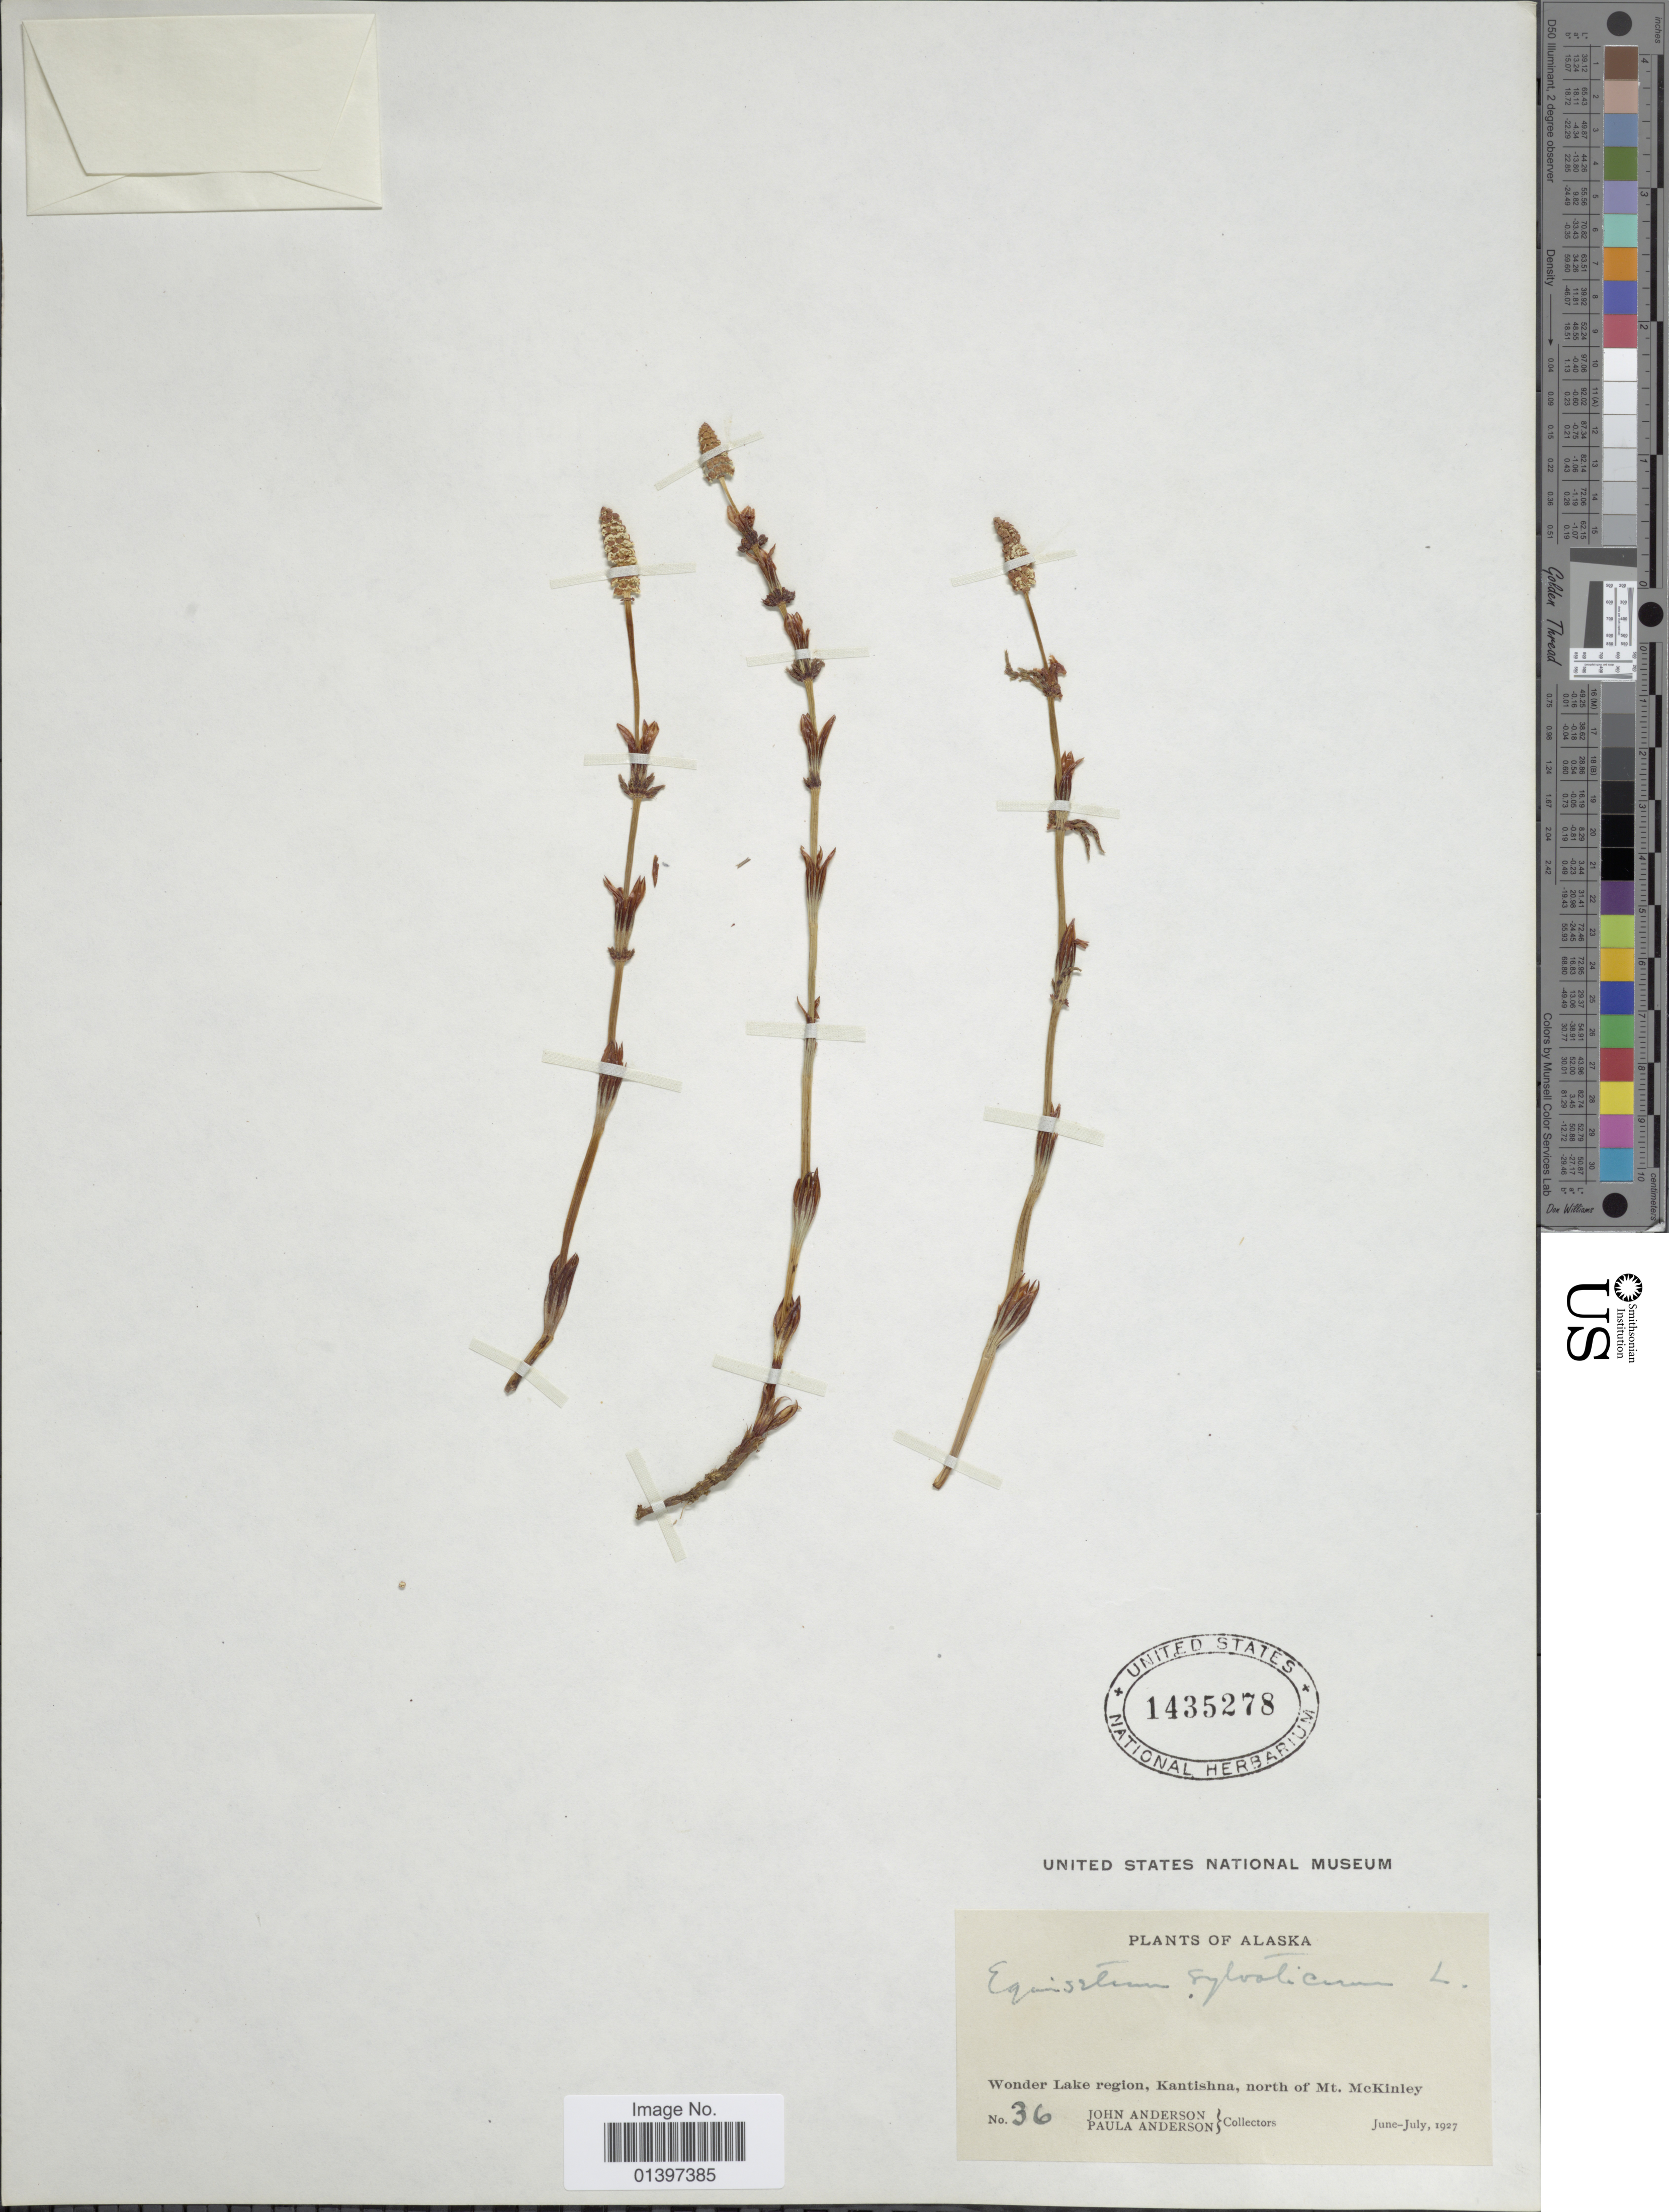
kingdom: Plantae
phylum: Tracheophyta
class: Polypodiopsida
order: Equisetales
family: Equisetaceae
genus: Equisetum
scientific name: Equisetum sylvaticum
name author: L.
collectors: J. Anderson & P. Anderson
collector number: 36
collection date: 1927-06/1927-07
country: United States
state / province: Alaska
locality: Wonder Lake Region, Kantishna, north of Mt. McKinley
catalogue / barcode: US 1435278